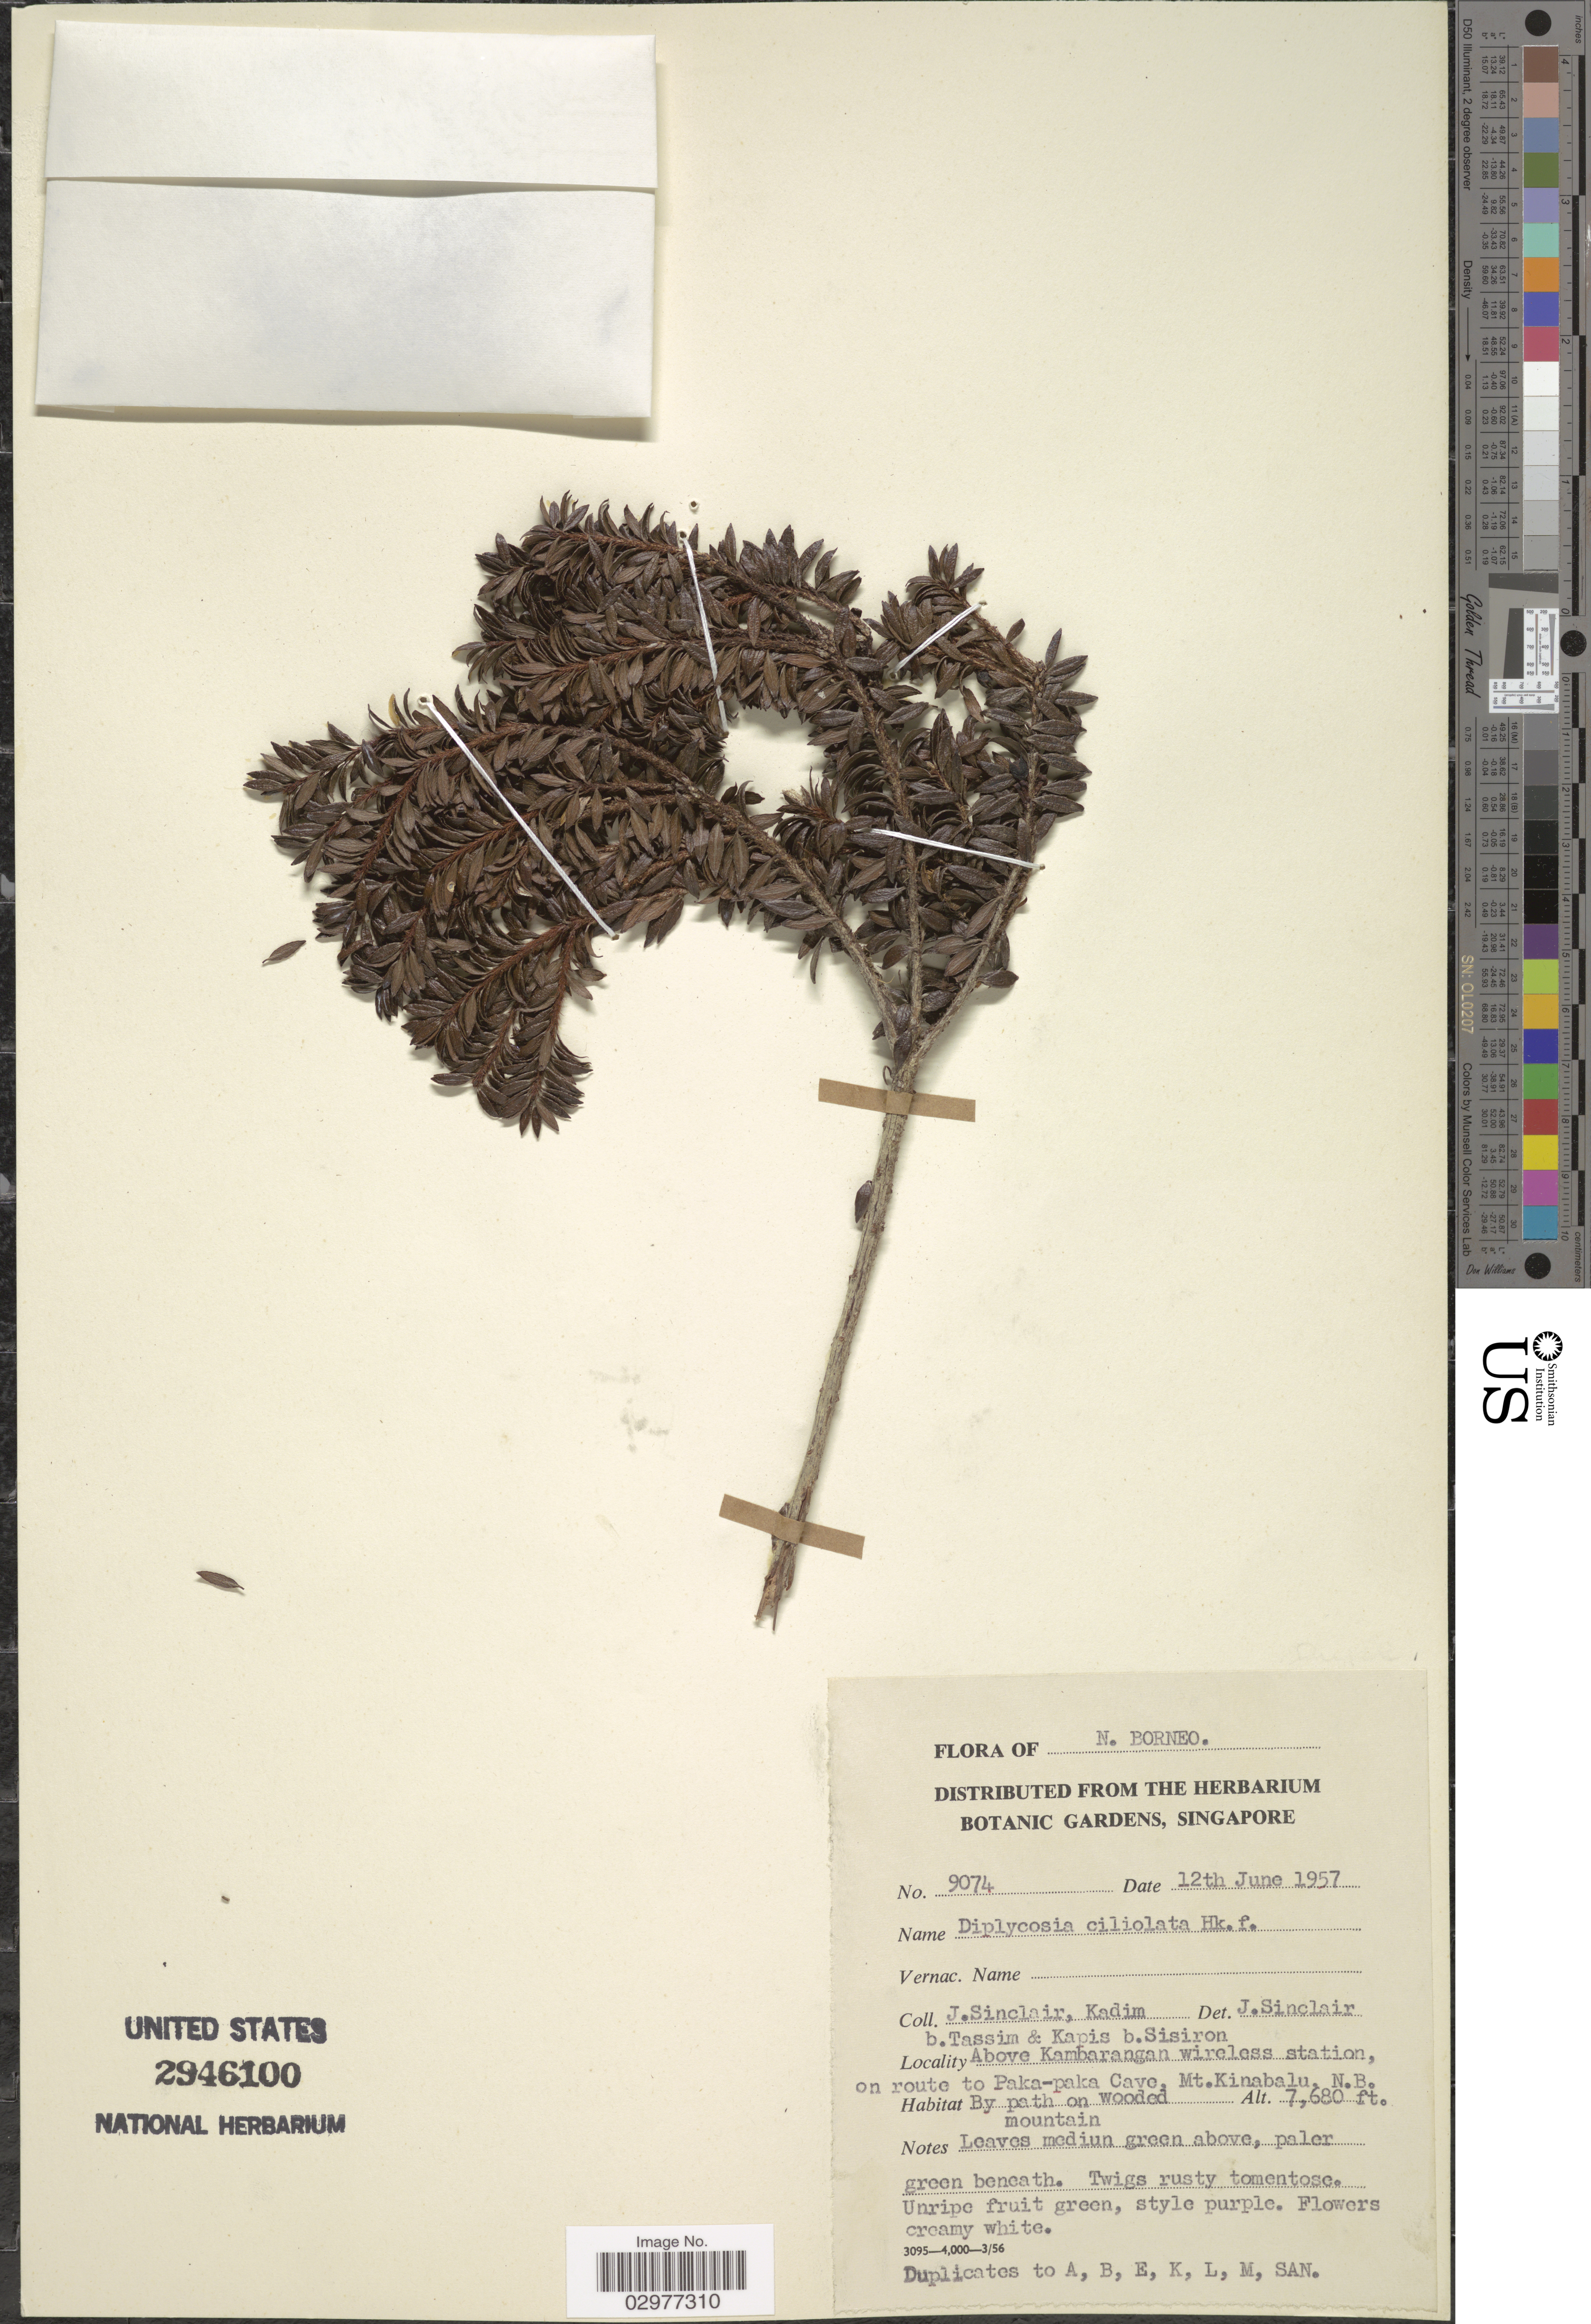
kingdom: Plantae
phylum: Tracheophyta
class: Magnoliopsida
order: Ericales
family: Ericaceae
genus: Diplycosia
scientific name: Diplycosia ciliolata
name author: Hook. f.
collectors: J. Sinclair, K. Tassim & Kapis bin Sisiron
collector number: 9074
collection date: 1957-06-12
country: Malaysia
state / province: Sabah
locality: N. Borneo. Above Kambarangan wireless station, on route to Paka-paka Cave, Mt. Kinabalu, N.B. mountain.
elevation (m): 2341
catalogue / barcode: US 2946100